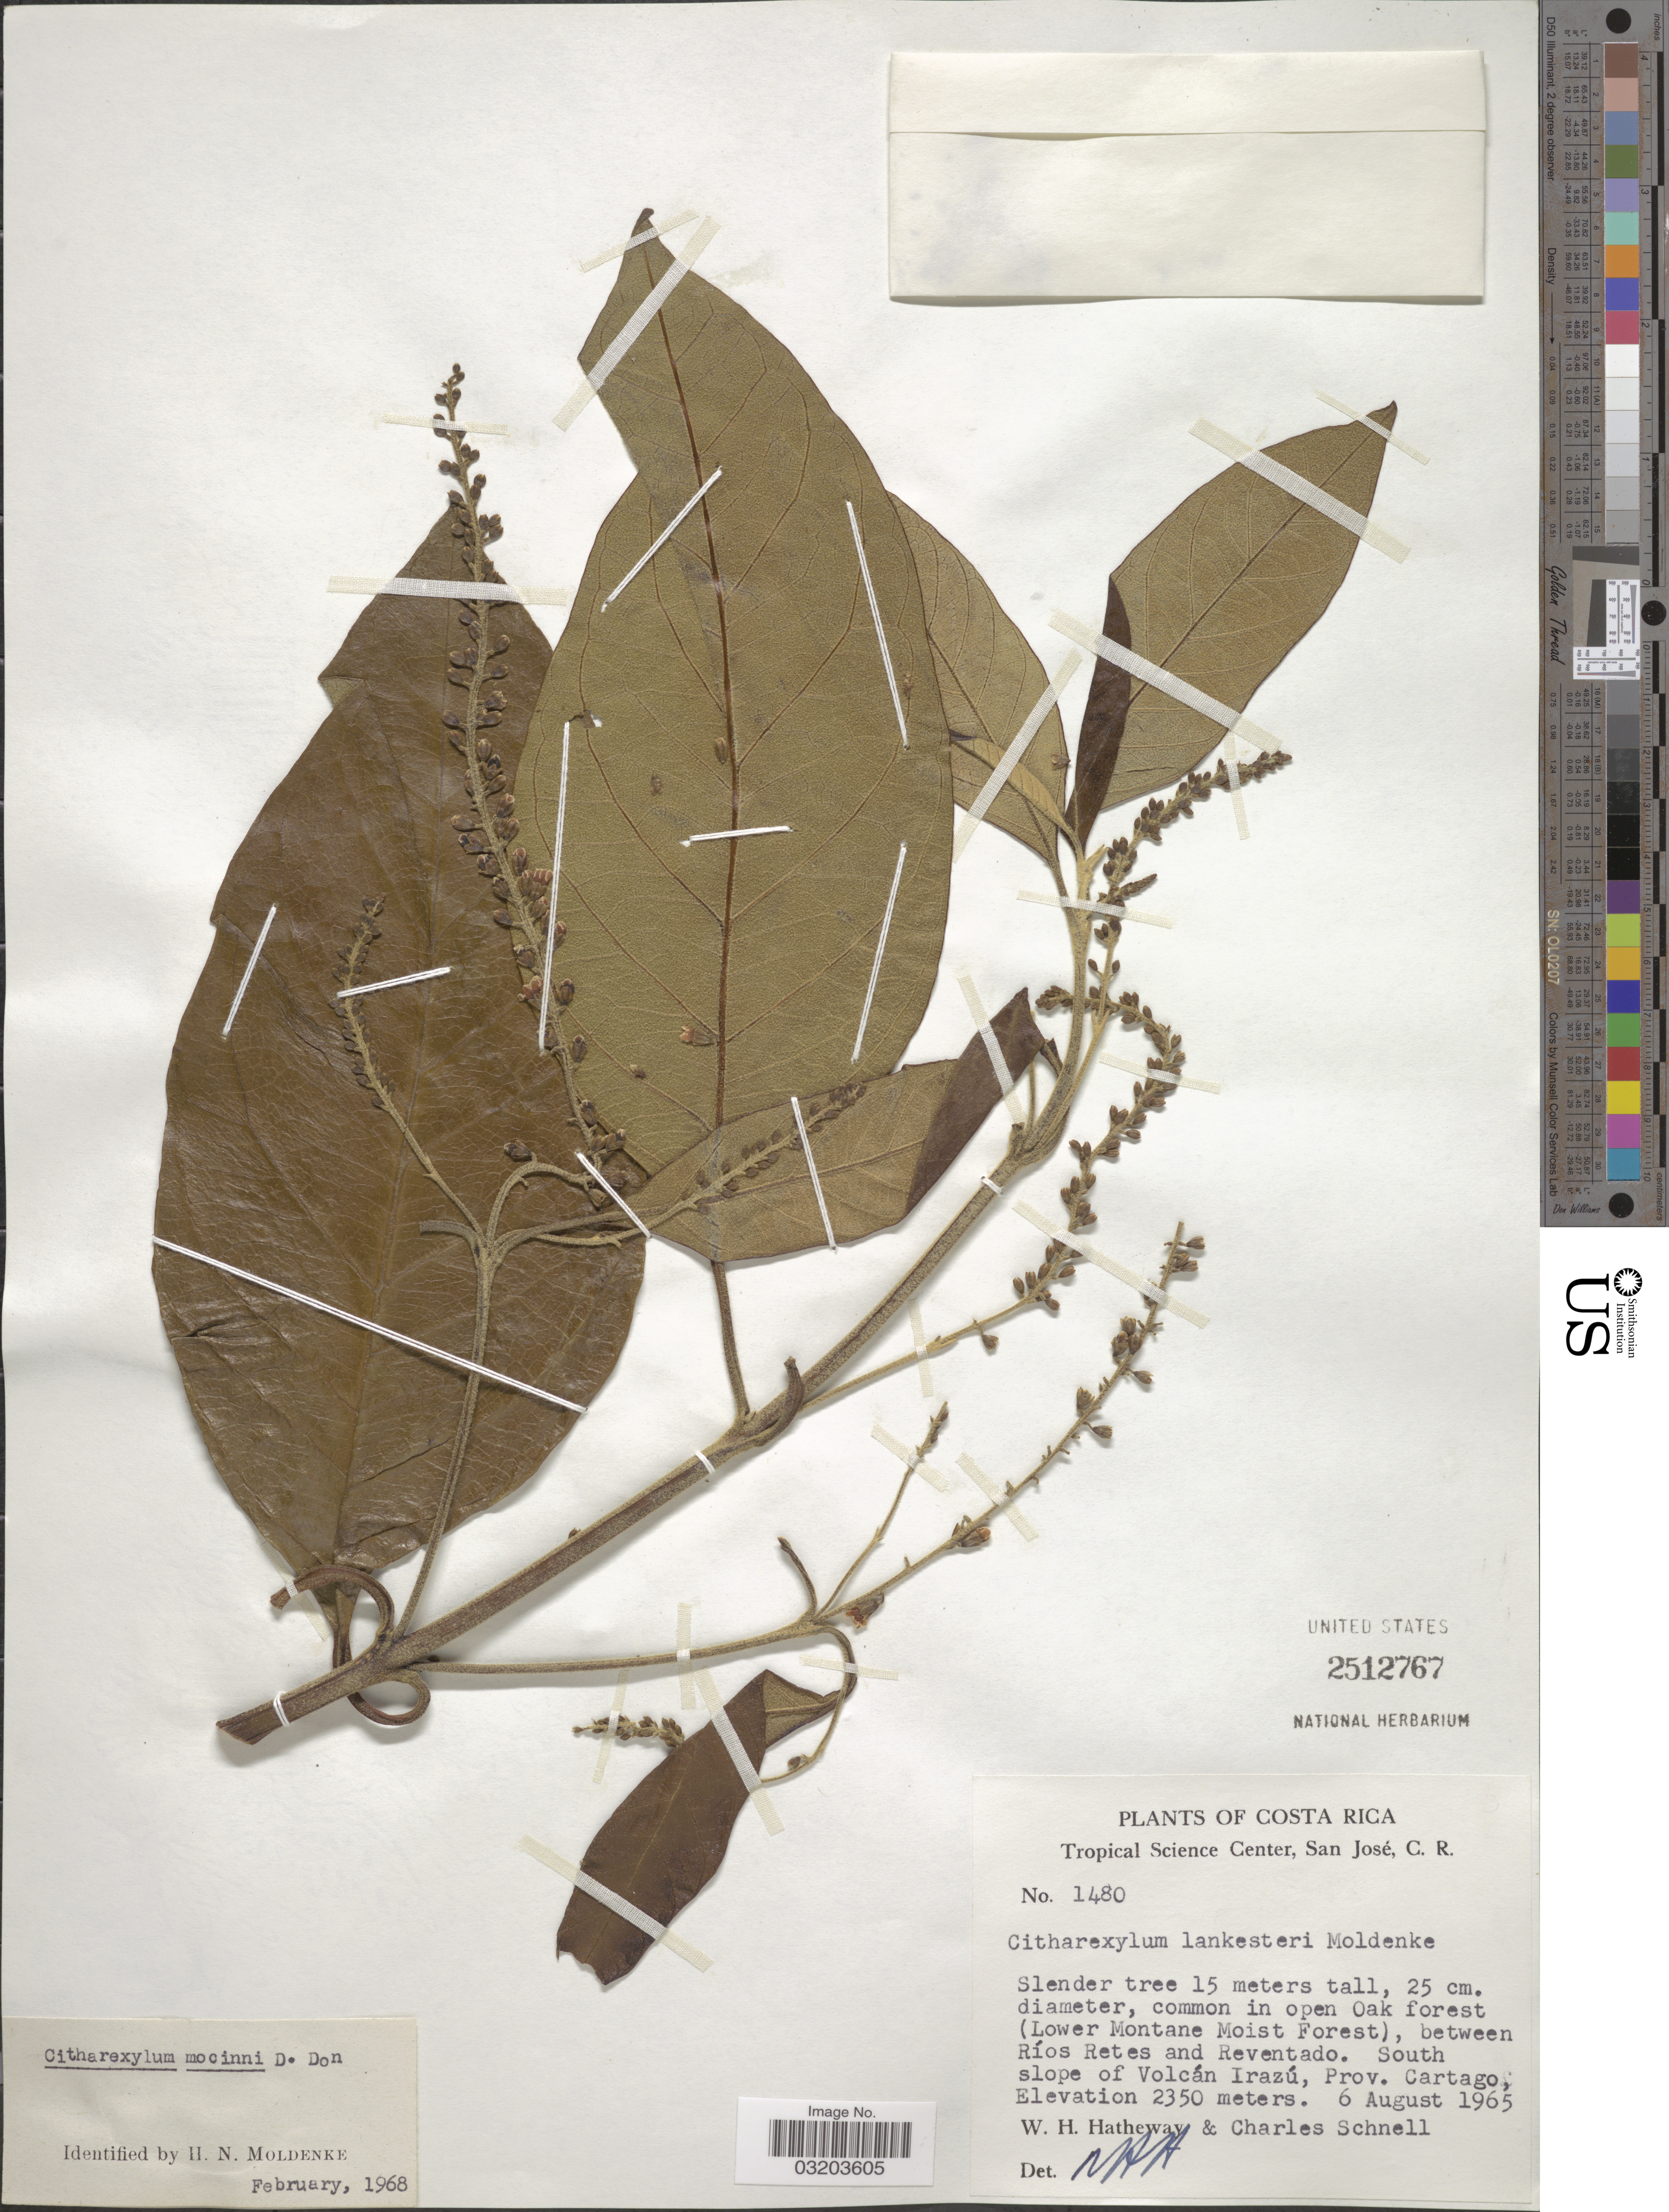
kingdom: Plantae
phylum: Tracheophyta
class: Magnoliopsida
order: Lamiales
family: Verbenaceae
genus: Citharexylum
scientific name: Citharexylum mocinoi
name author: D. Don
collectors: W. H. Hatheway & C. Schnell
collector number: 1480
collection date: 1965-08-06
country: Costa Rica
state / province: Cartago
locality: Common in open Oak forest (Lower Montane Moist Forest), between Ríos Retes and Reventado. South slope of Volcán Irazú.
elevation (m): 2350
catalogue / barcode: US 2512767